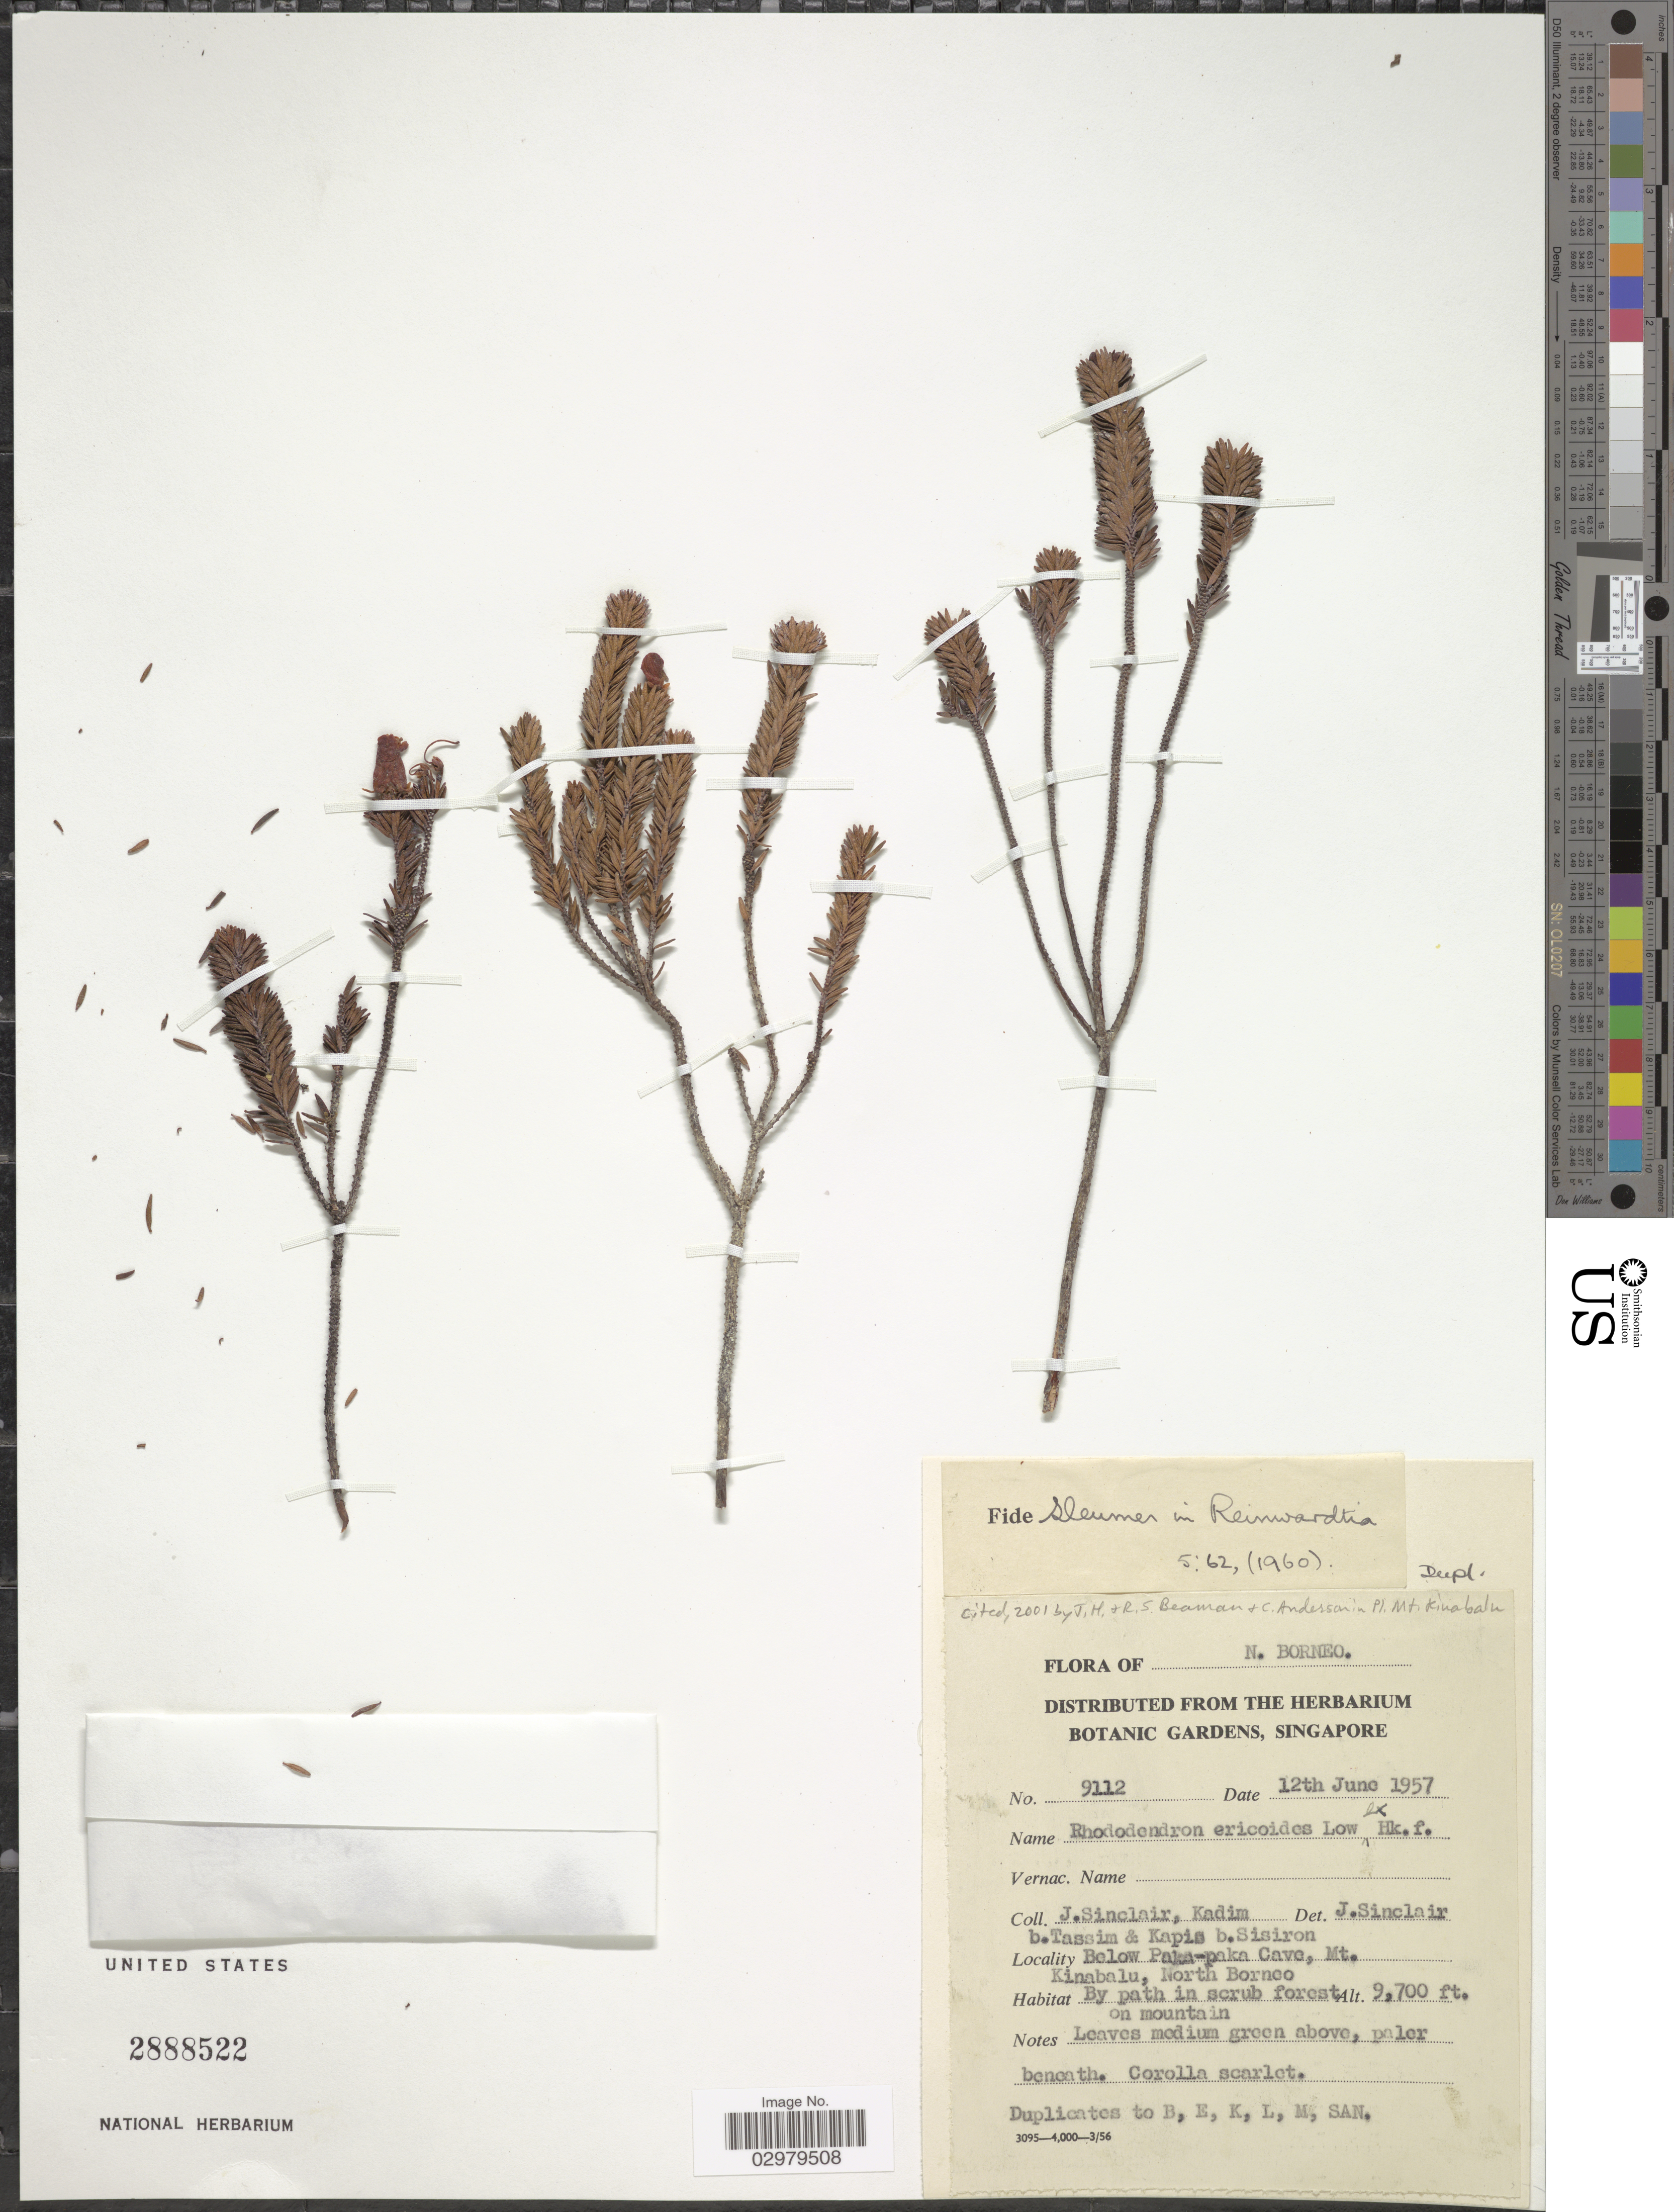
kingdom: Plantae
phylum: Tracheophyta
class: Magnoliopsida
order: Ericales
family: Ericaceae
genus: Rhododendron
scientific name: Rhododendron ericoides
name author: H. Low ex Hook. f.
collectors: J. Sinclair, K. Tassim & Kapis bin Sisiron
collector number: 9112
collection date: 1957-06-12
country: Malaysia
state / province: Sabah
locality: Below Paka-paka Cave, Mt. Kinabalu, North Borneo.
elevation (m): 2957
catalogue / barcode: US 2888522